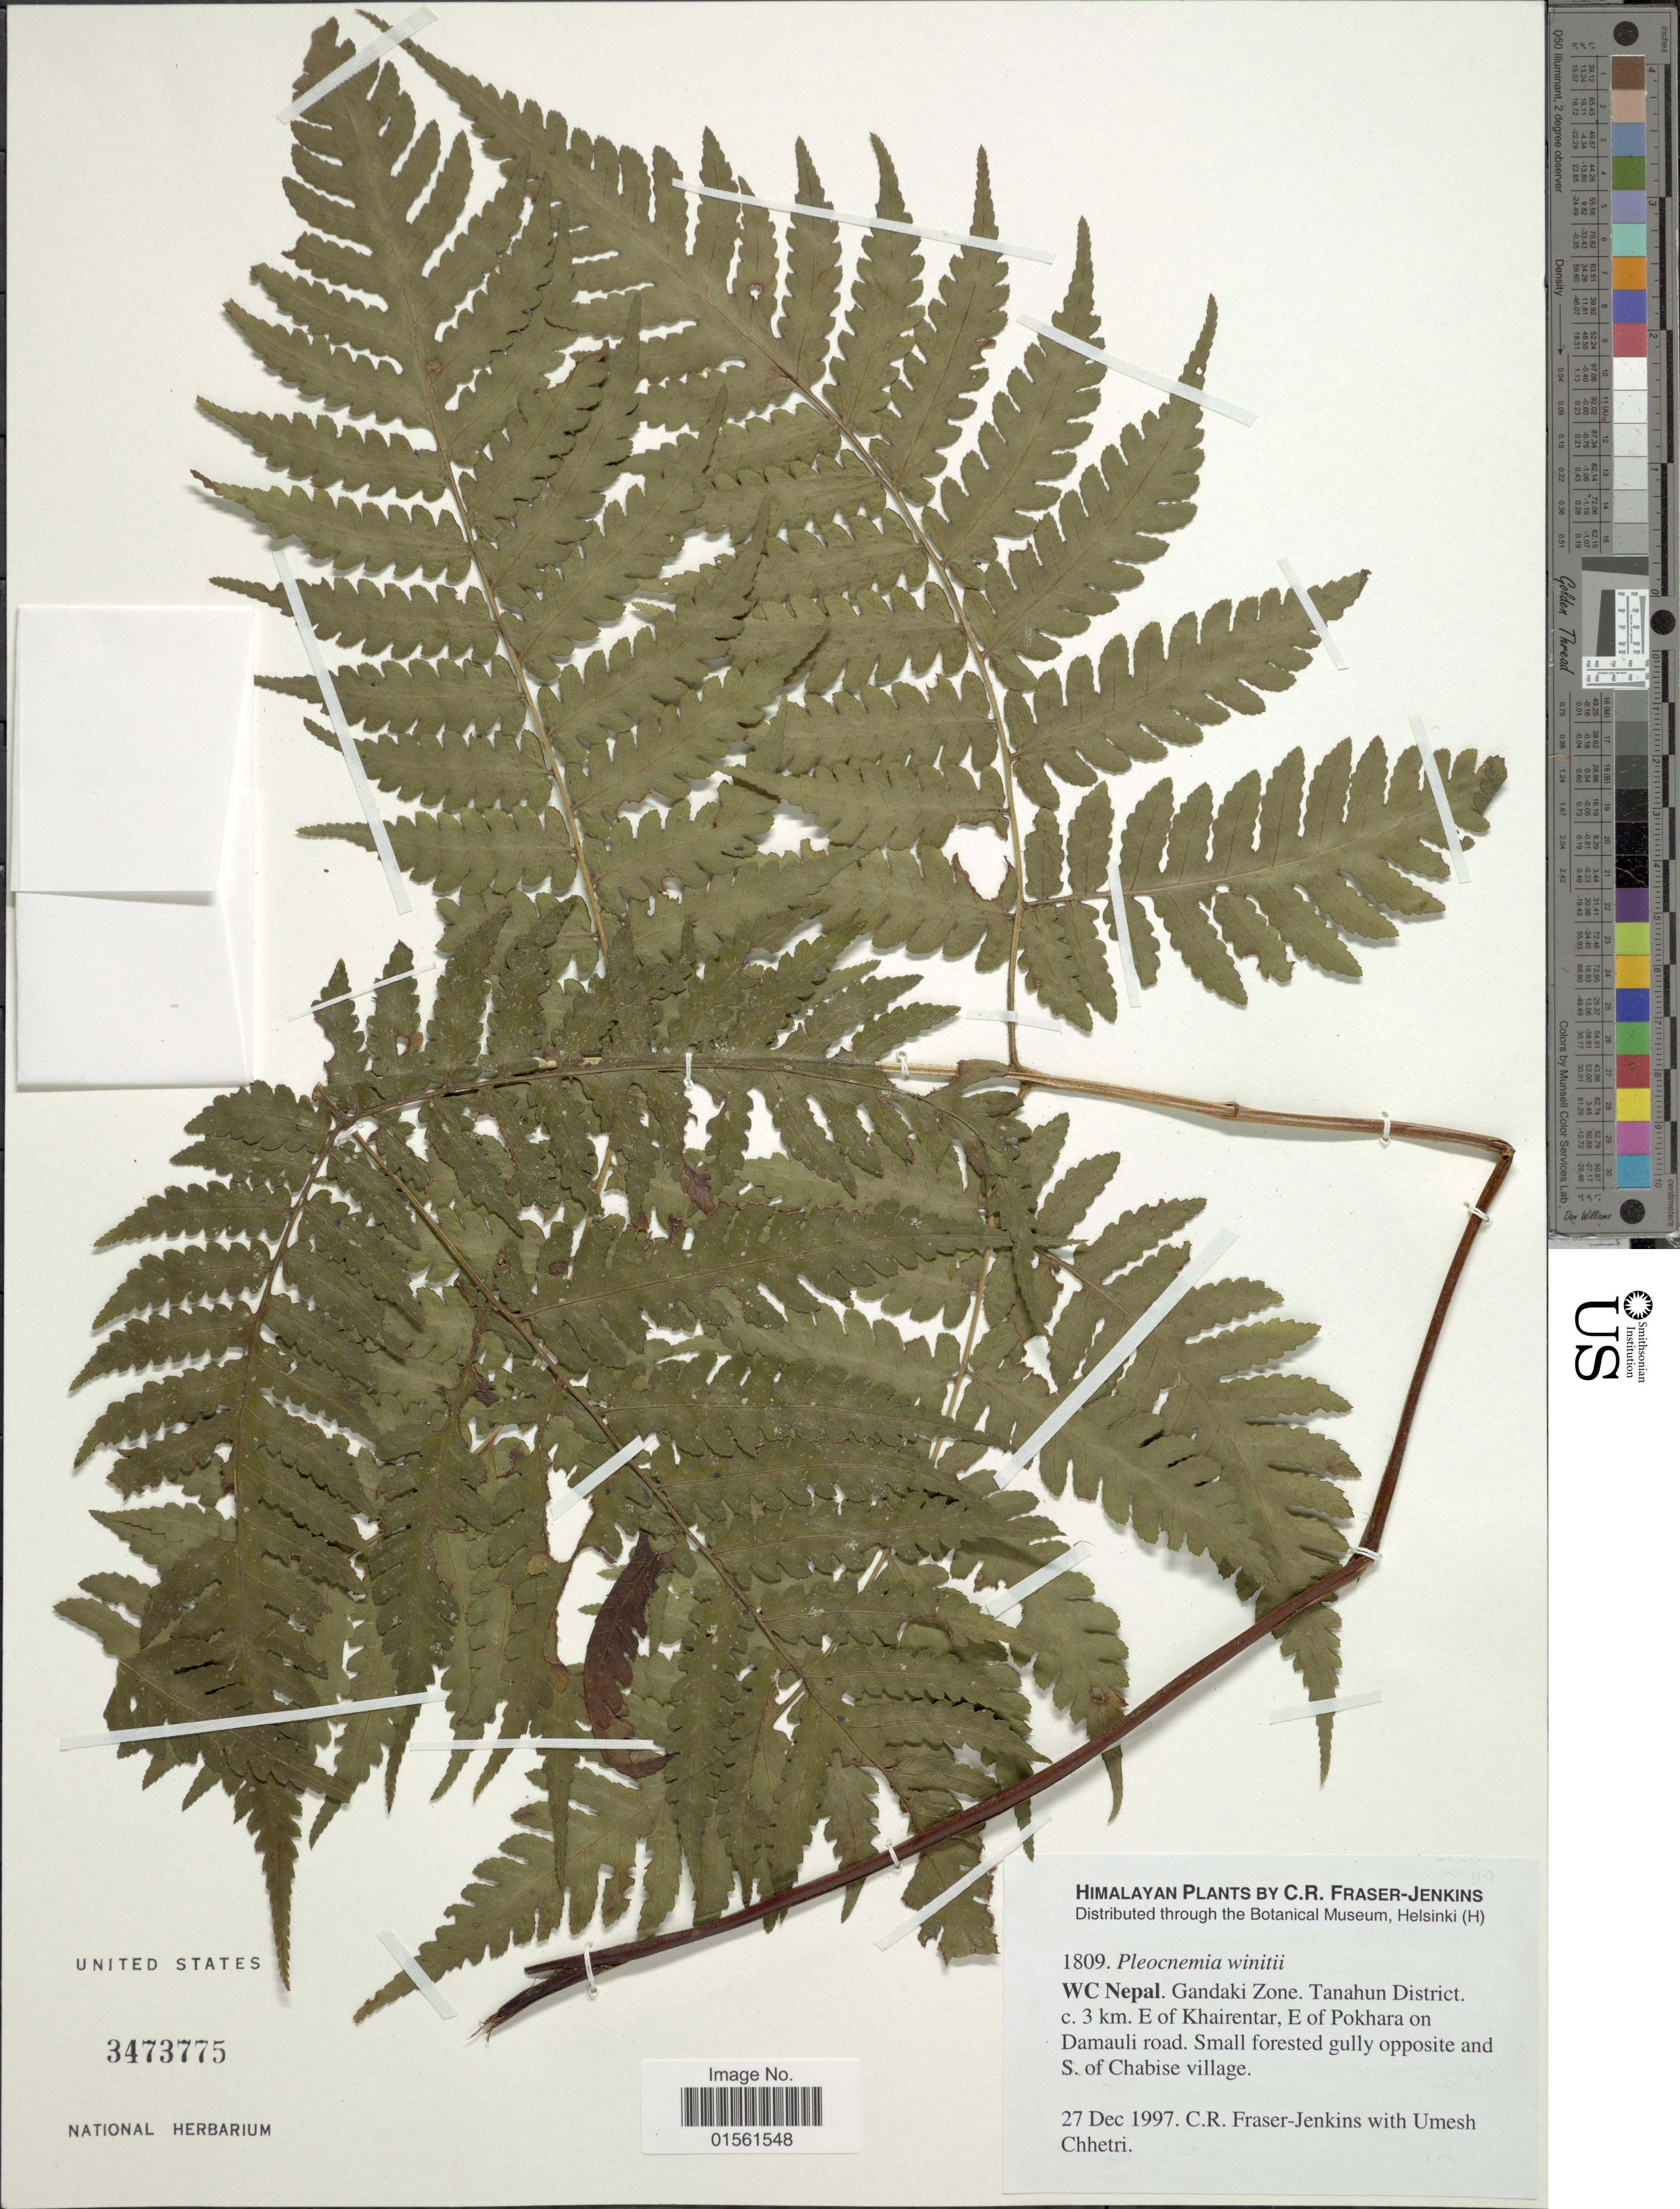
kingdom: Plantae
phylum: Tracheophyta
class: Polypodiopsida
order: Polypodiales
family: Dryopteridaceae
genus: Pleocnemia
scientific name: Pleocnemia winitii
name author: Holttum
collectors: C. R. Fraser-Jenkins & U. Chhetri (Pongaly)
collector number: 1809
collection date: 1997-12-27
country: Nepal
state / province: Gandaki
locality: Himalayan, WC Nepal. Gandaki Zone. Tanahan District c. 3 km. E of Khairentar, E of Pokhara on Damauli road. Small forested gully opposite and S. of Chabise village.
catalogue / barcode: US 3473775